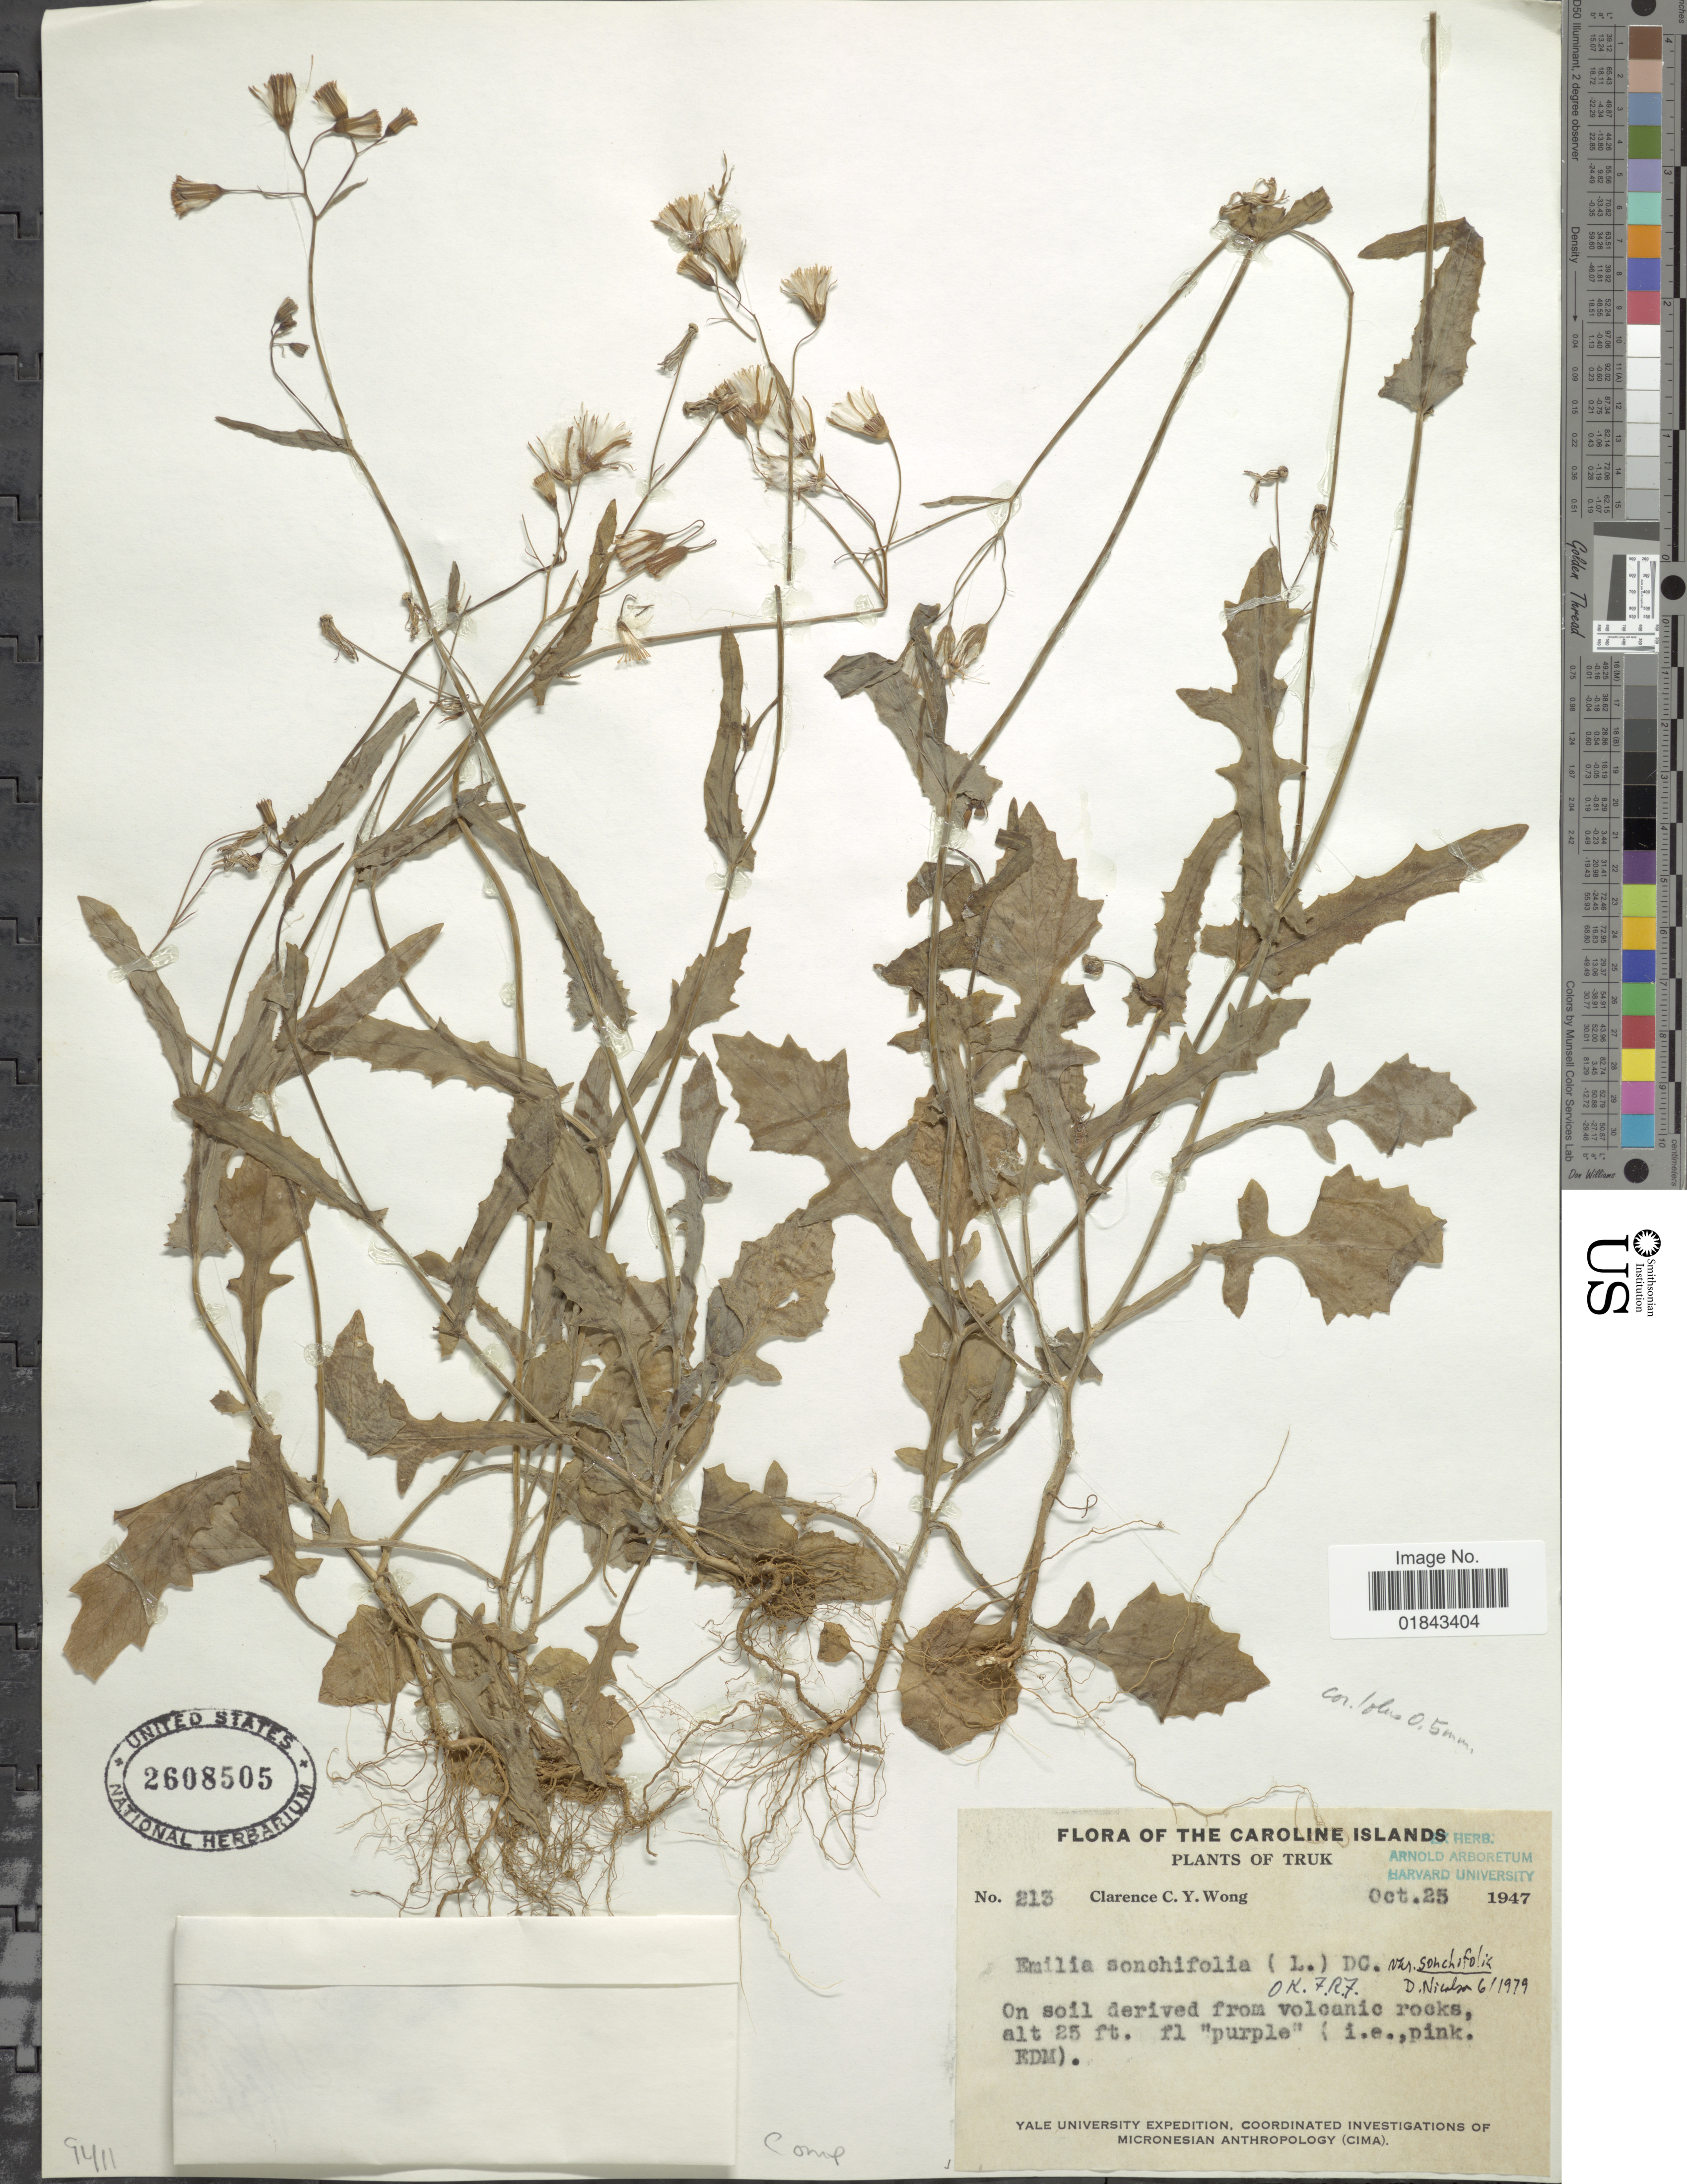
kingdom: Plantae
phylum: Tracheophyta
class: Magnoliopsida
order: Asterales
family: Asteraceae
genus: Emilia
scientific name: Emilia sonchifolia var. sonchifolia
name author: (L.) DC.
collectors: C. Wong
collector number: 213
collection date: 1947-10-25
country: Micronesia, Federated States of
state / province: Truk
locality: The Caroline Islands, Truk, on soil derived from volcanic rocks.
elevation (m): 8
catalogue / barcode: US 2608505